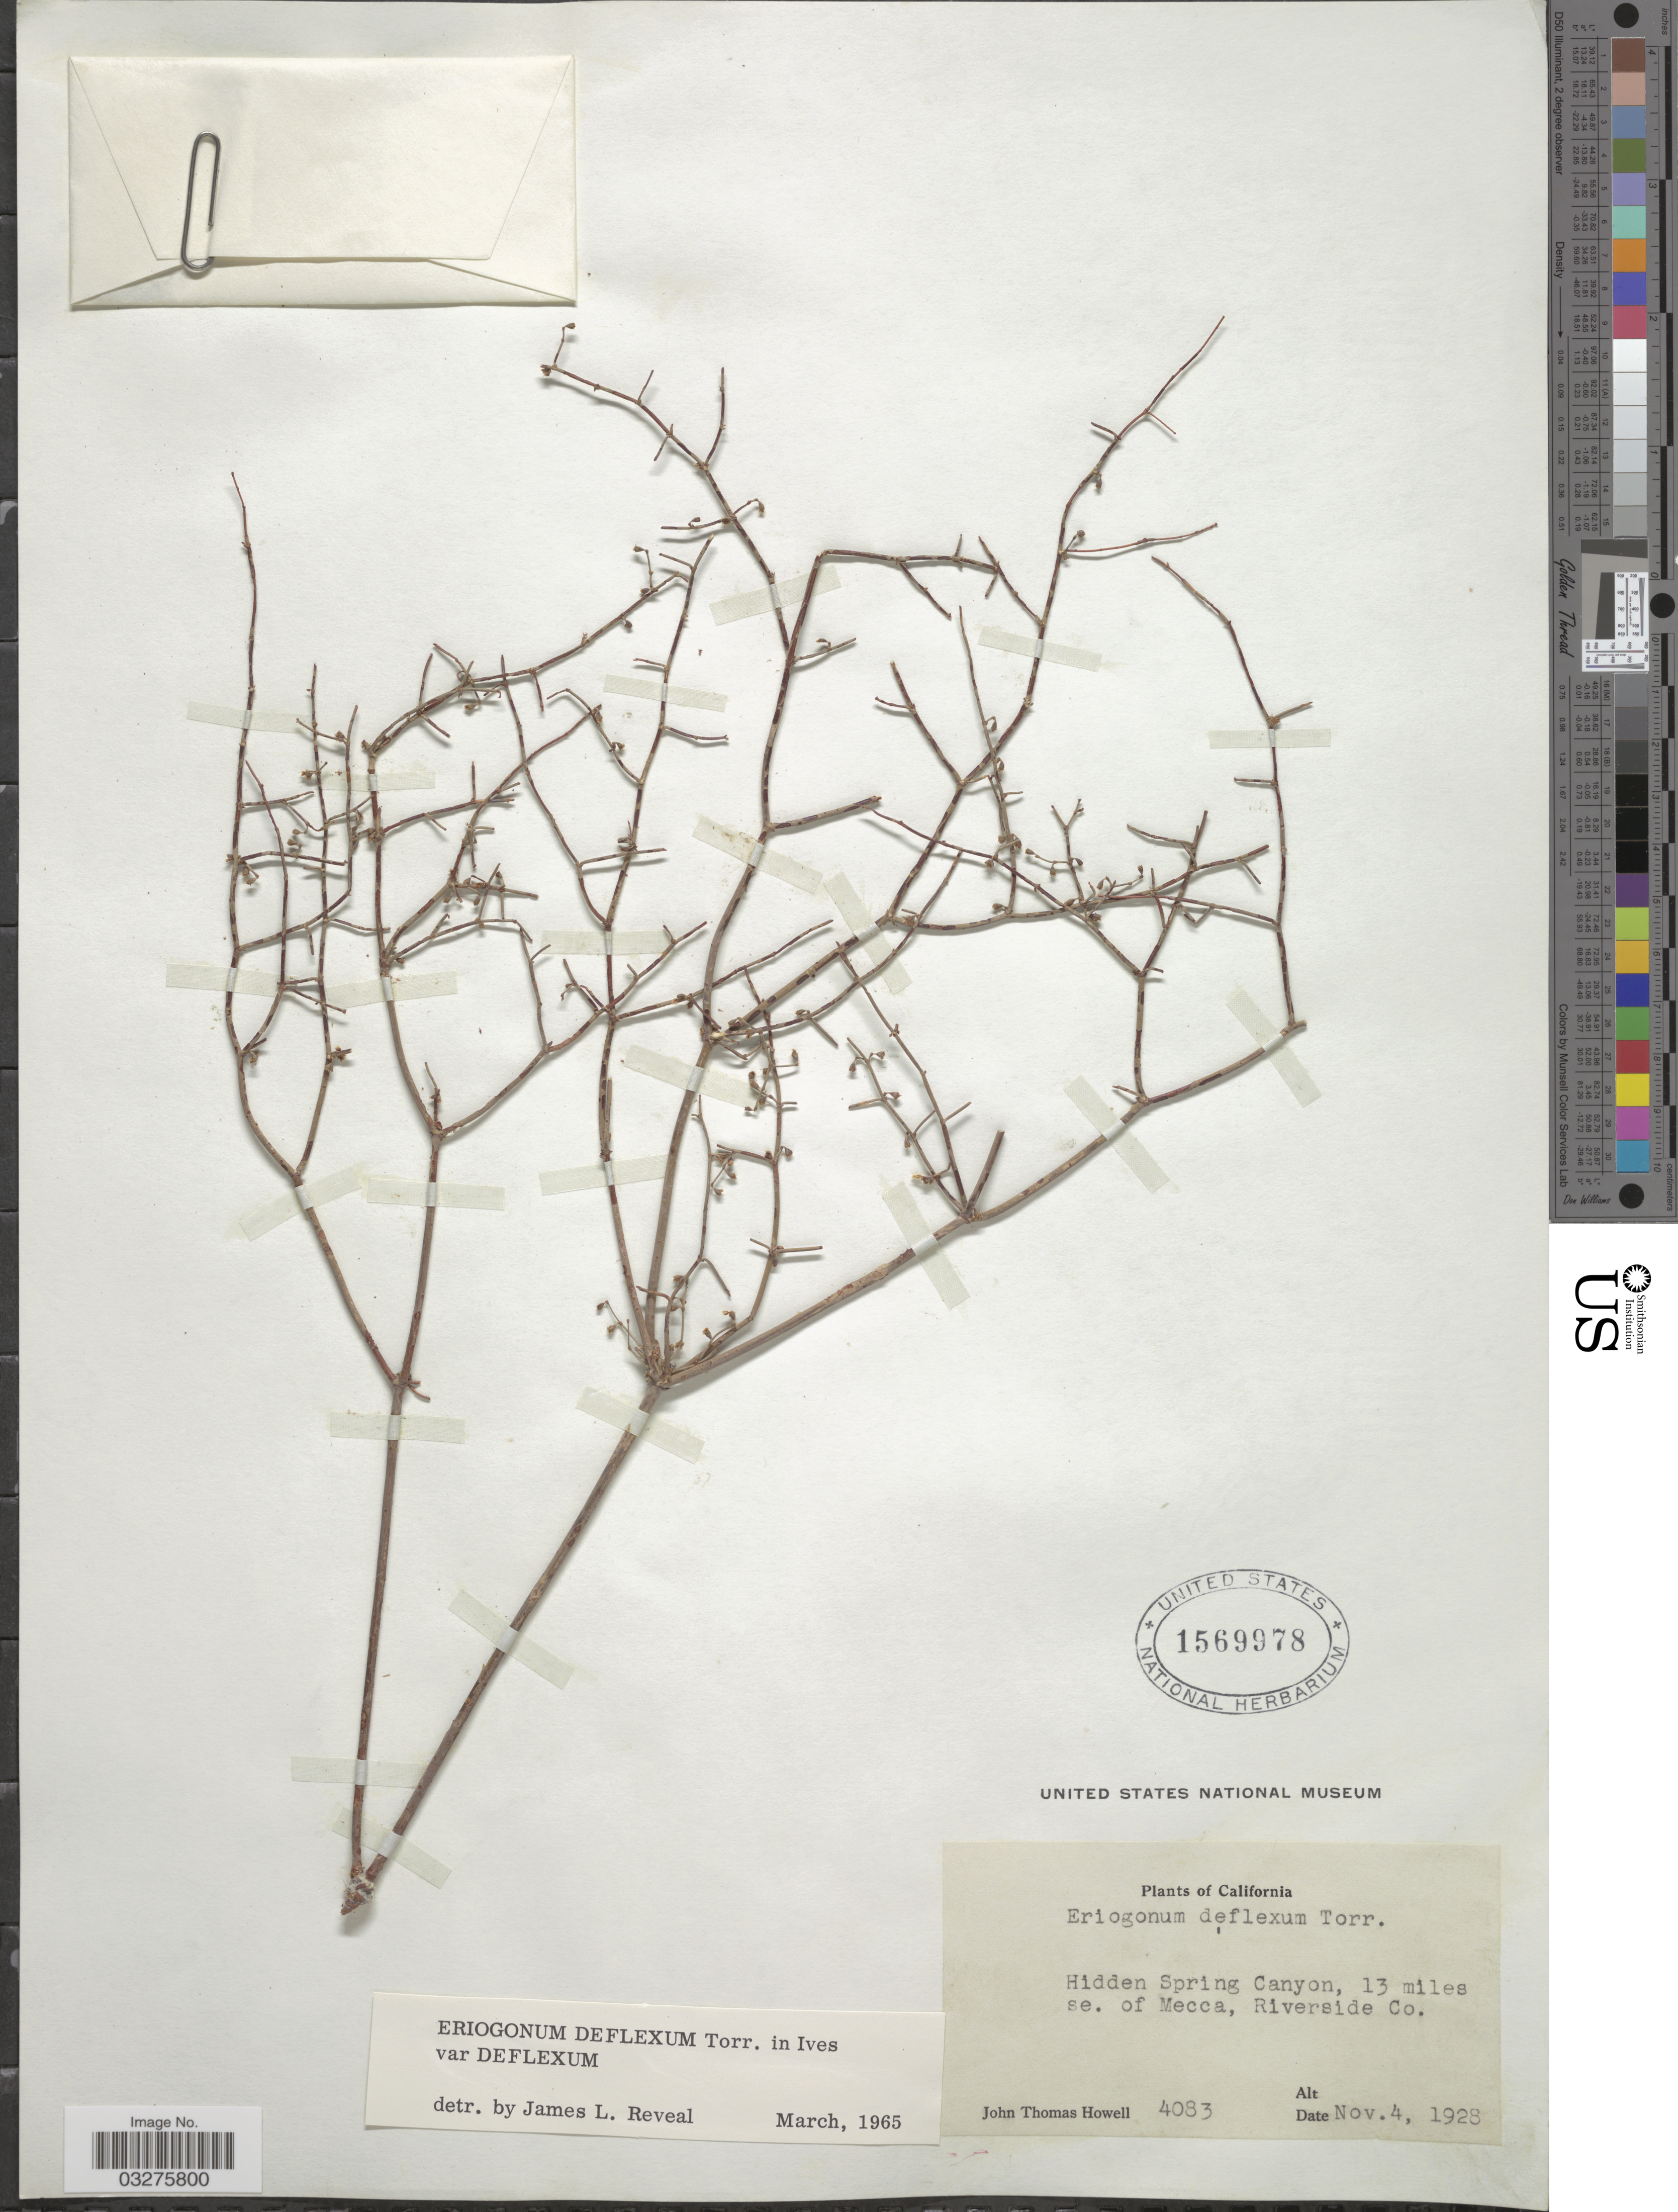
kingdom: Plantae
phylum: Tracheophyta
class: Magnoliopsida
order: Caryophyllales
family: Polygonaceae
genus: Eriogonum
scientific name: Eriogonum deflexum var. deflexum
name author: Torr. in Ives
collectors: J. T. Howell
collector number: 4083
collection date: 1928-11-04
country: United States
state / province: California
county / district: Riverside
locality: Hidden Spring Canyon, 13 miles se. of Mecca, Riverside Co.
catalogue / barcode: US 1569978